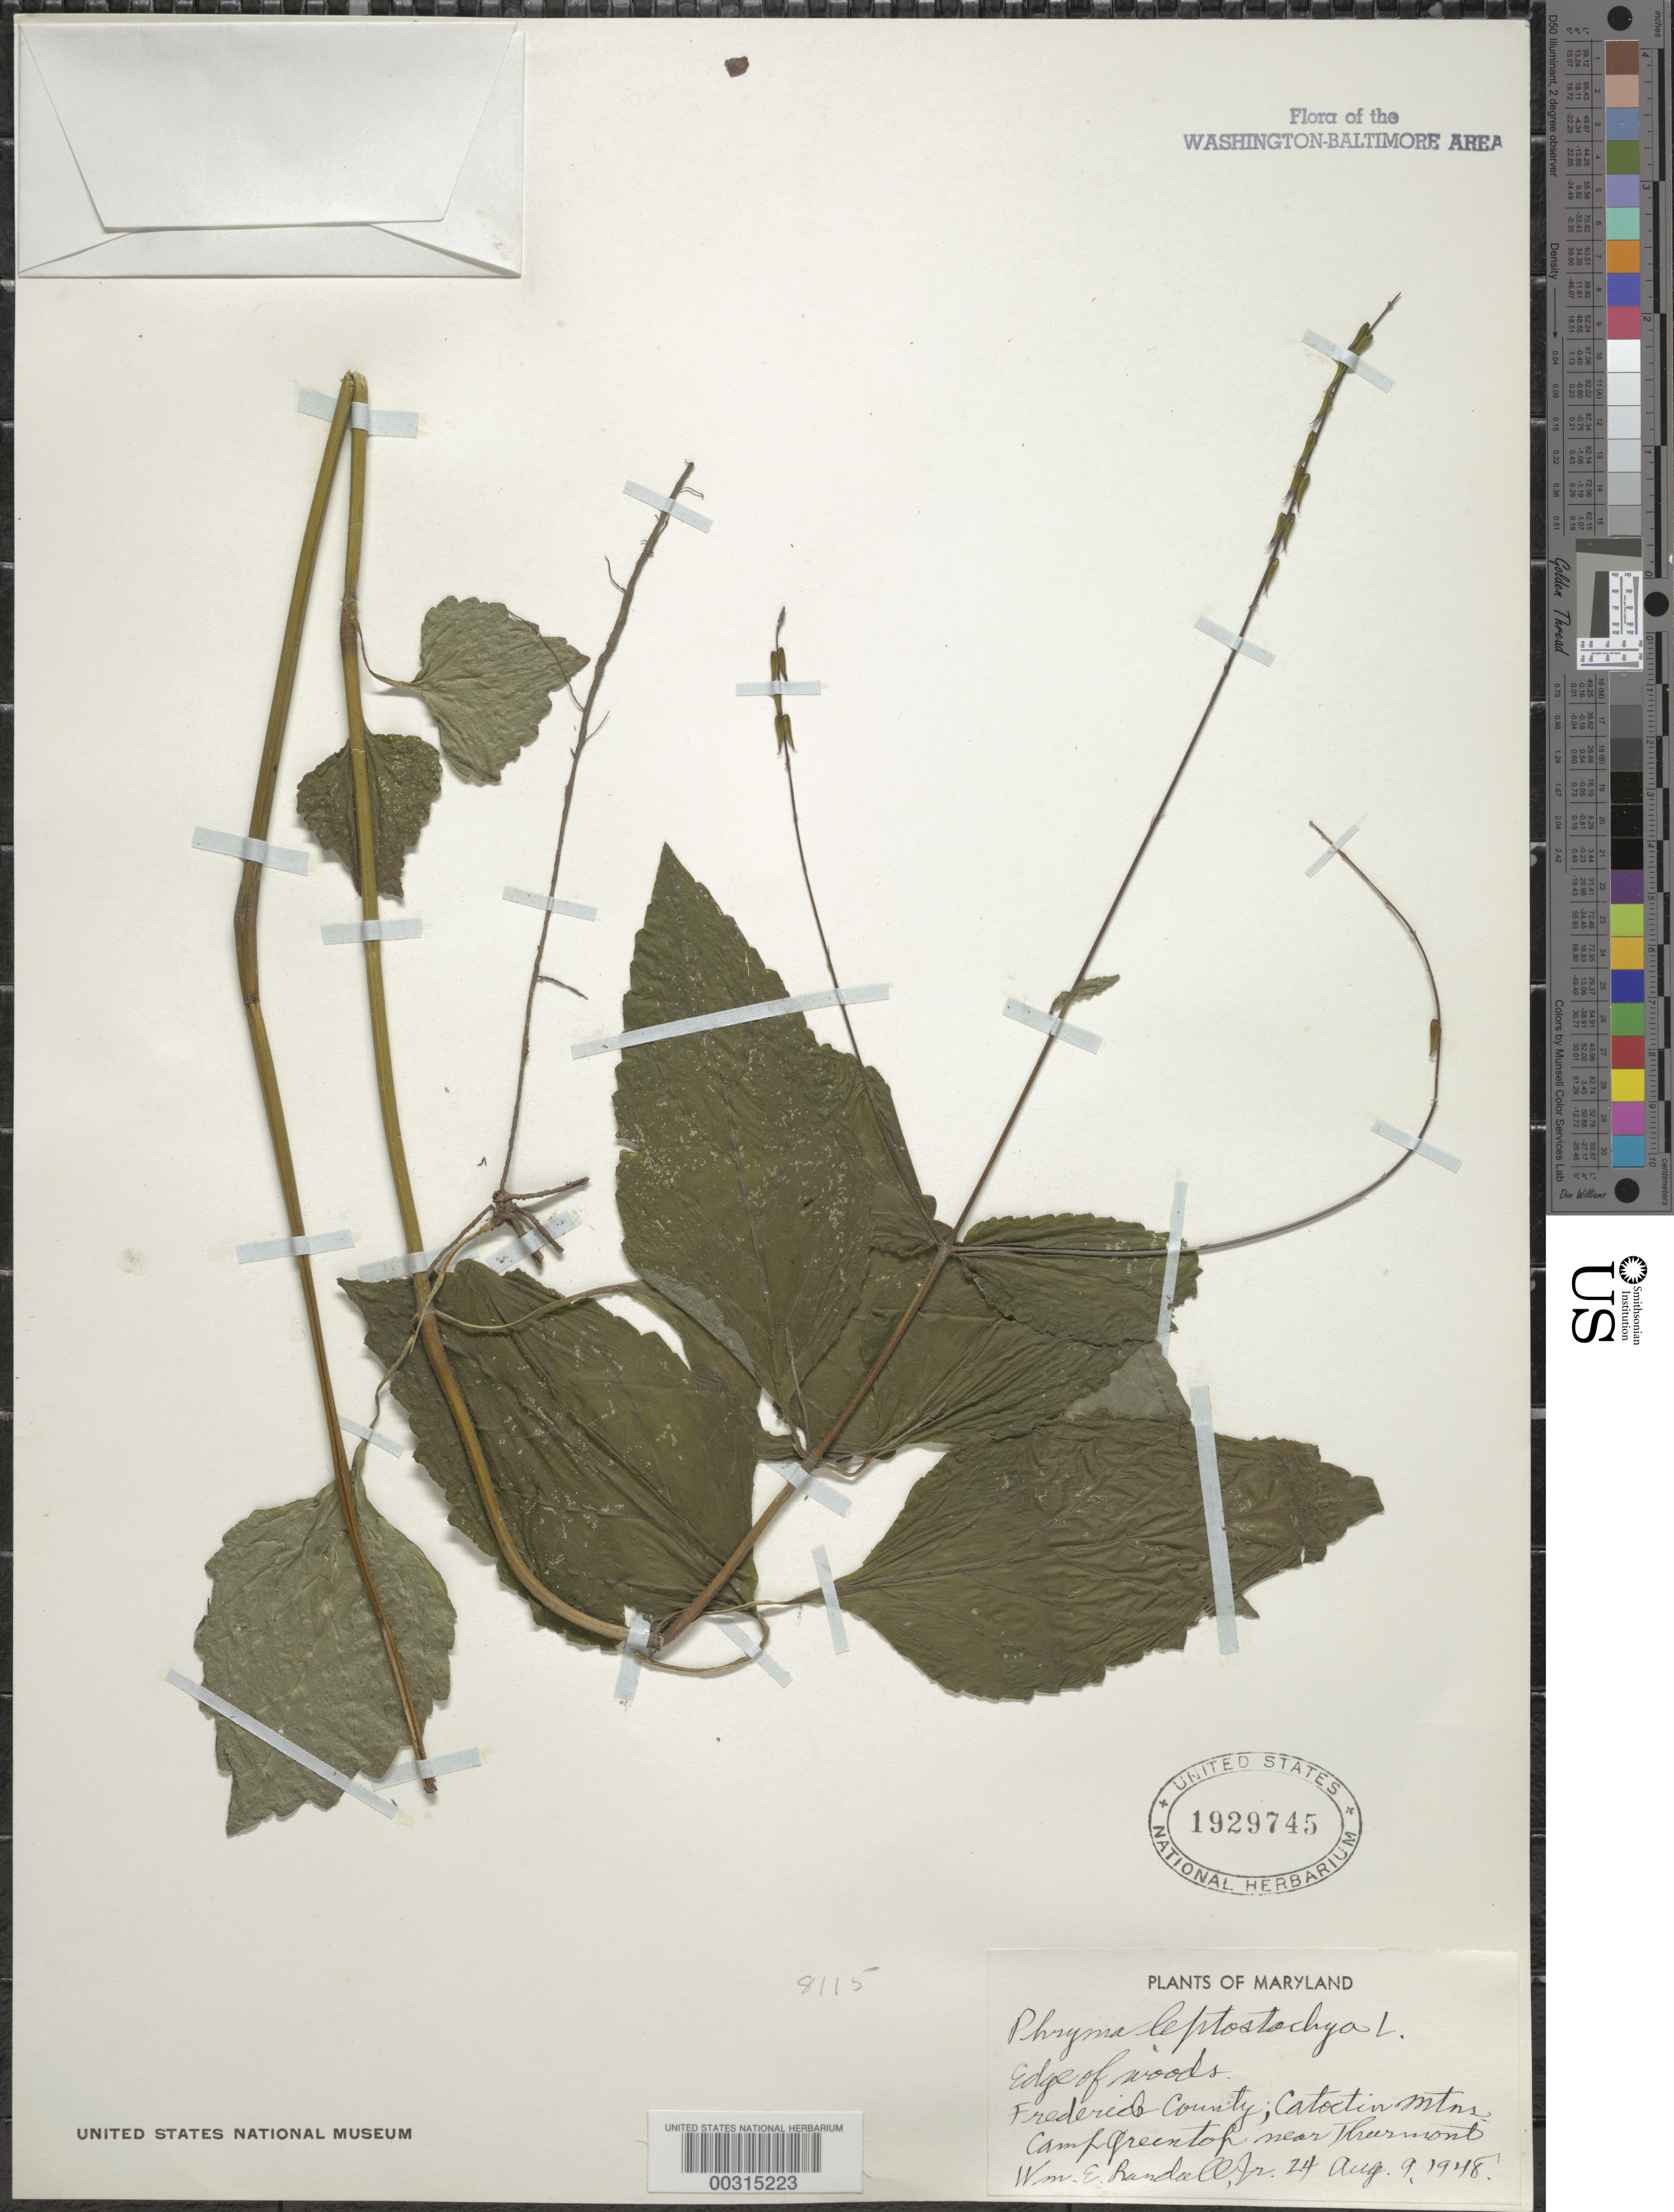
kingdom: Plantae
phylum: Tracheophyta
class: Magnoliopsida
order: Lamiales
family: Phrymaceae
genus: Phryma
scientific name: Phryma leptostachya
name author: L.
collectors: W. Randall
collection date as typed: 09 Aug 1948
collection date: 1948-08-09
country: United States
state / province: Maryland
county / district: Frederick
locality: Catoctin Mountains, Camp Greentop, near Thurmont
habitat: Edge of woods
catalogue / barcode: US 1929745